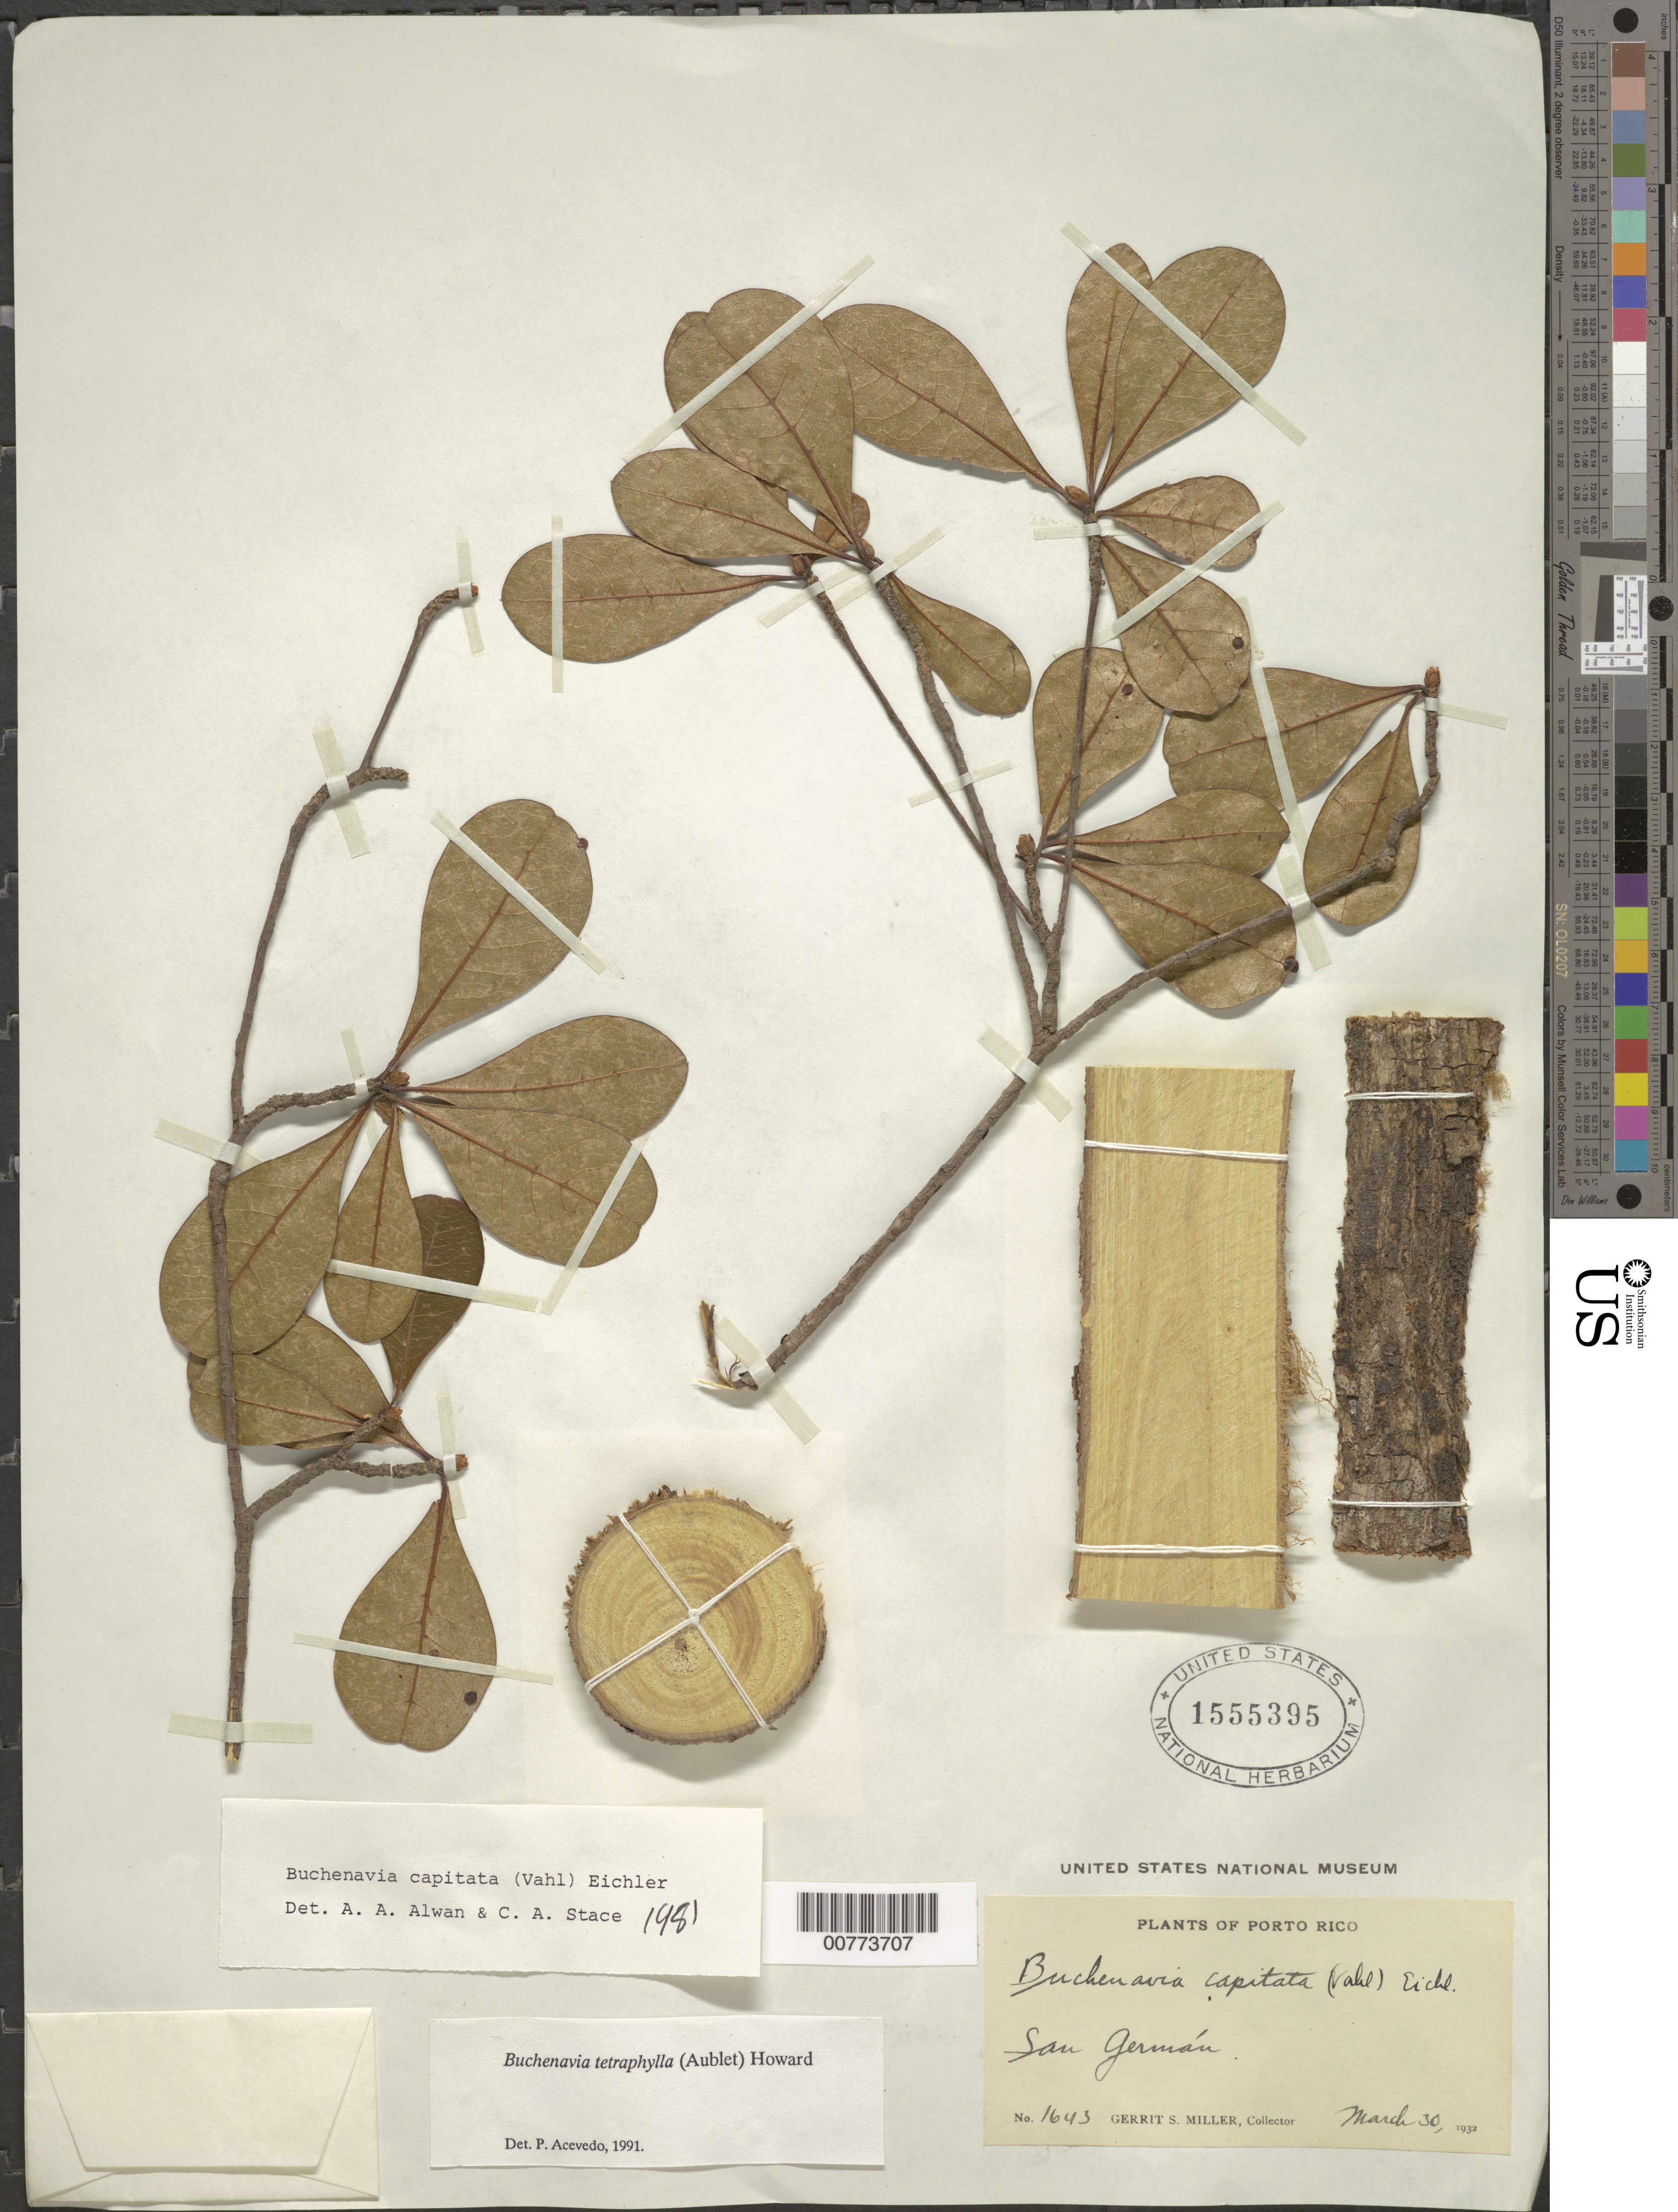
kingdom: Plantae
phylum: Tracheophyta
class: Magnoliopsida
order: Myrtales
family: Combretaceae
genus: Terminalia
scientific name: Terminalia tetraphylla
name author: (Aubl.) Gere & Boatwr.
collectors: G. S. Miller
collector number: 1643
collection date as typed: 30 Mar 1932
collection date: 1932-03-30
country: Puerto Rico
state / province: San Germán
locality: San Germán.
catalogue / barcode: US 1555395